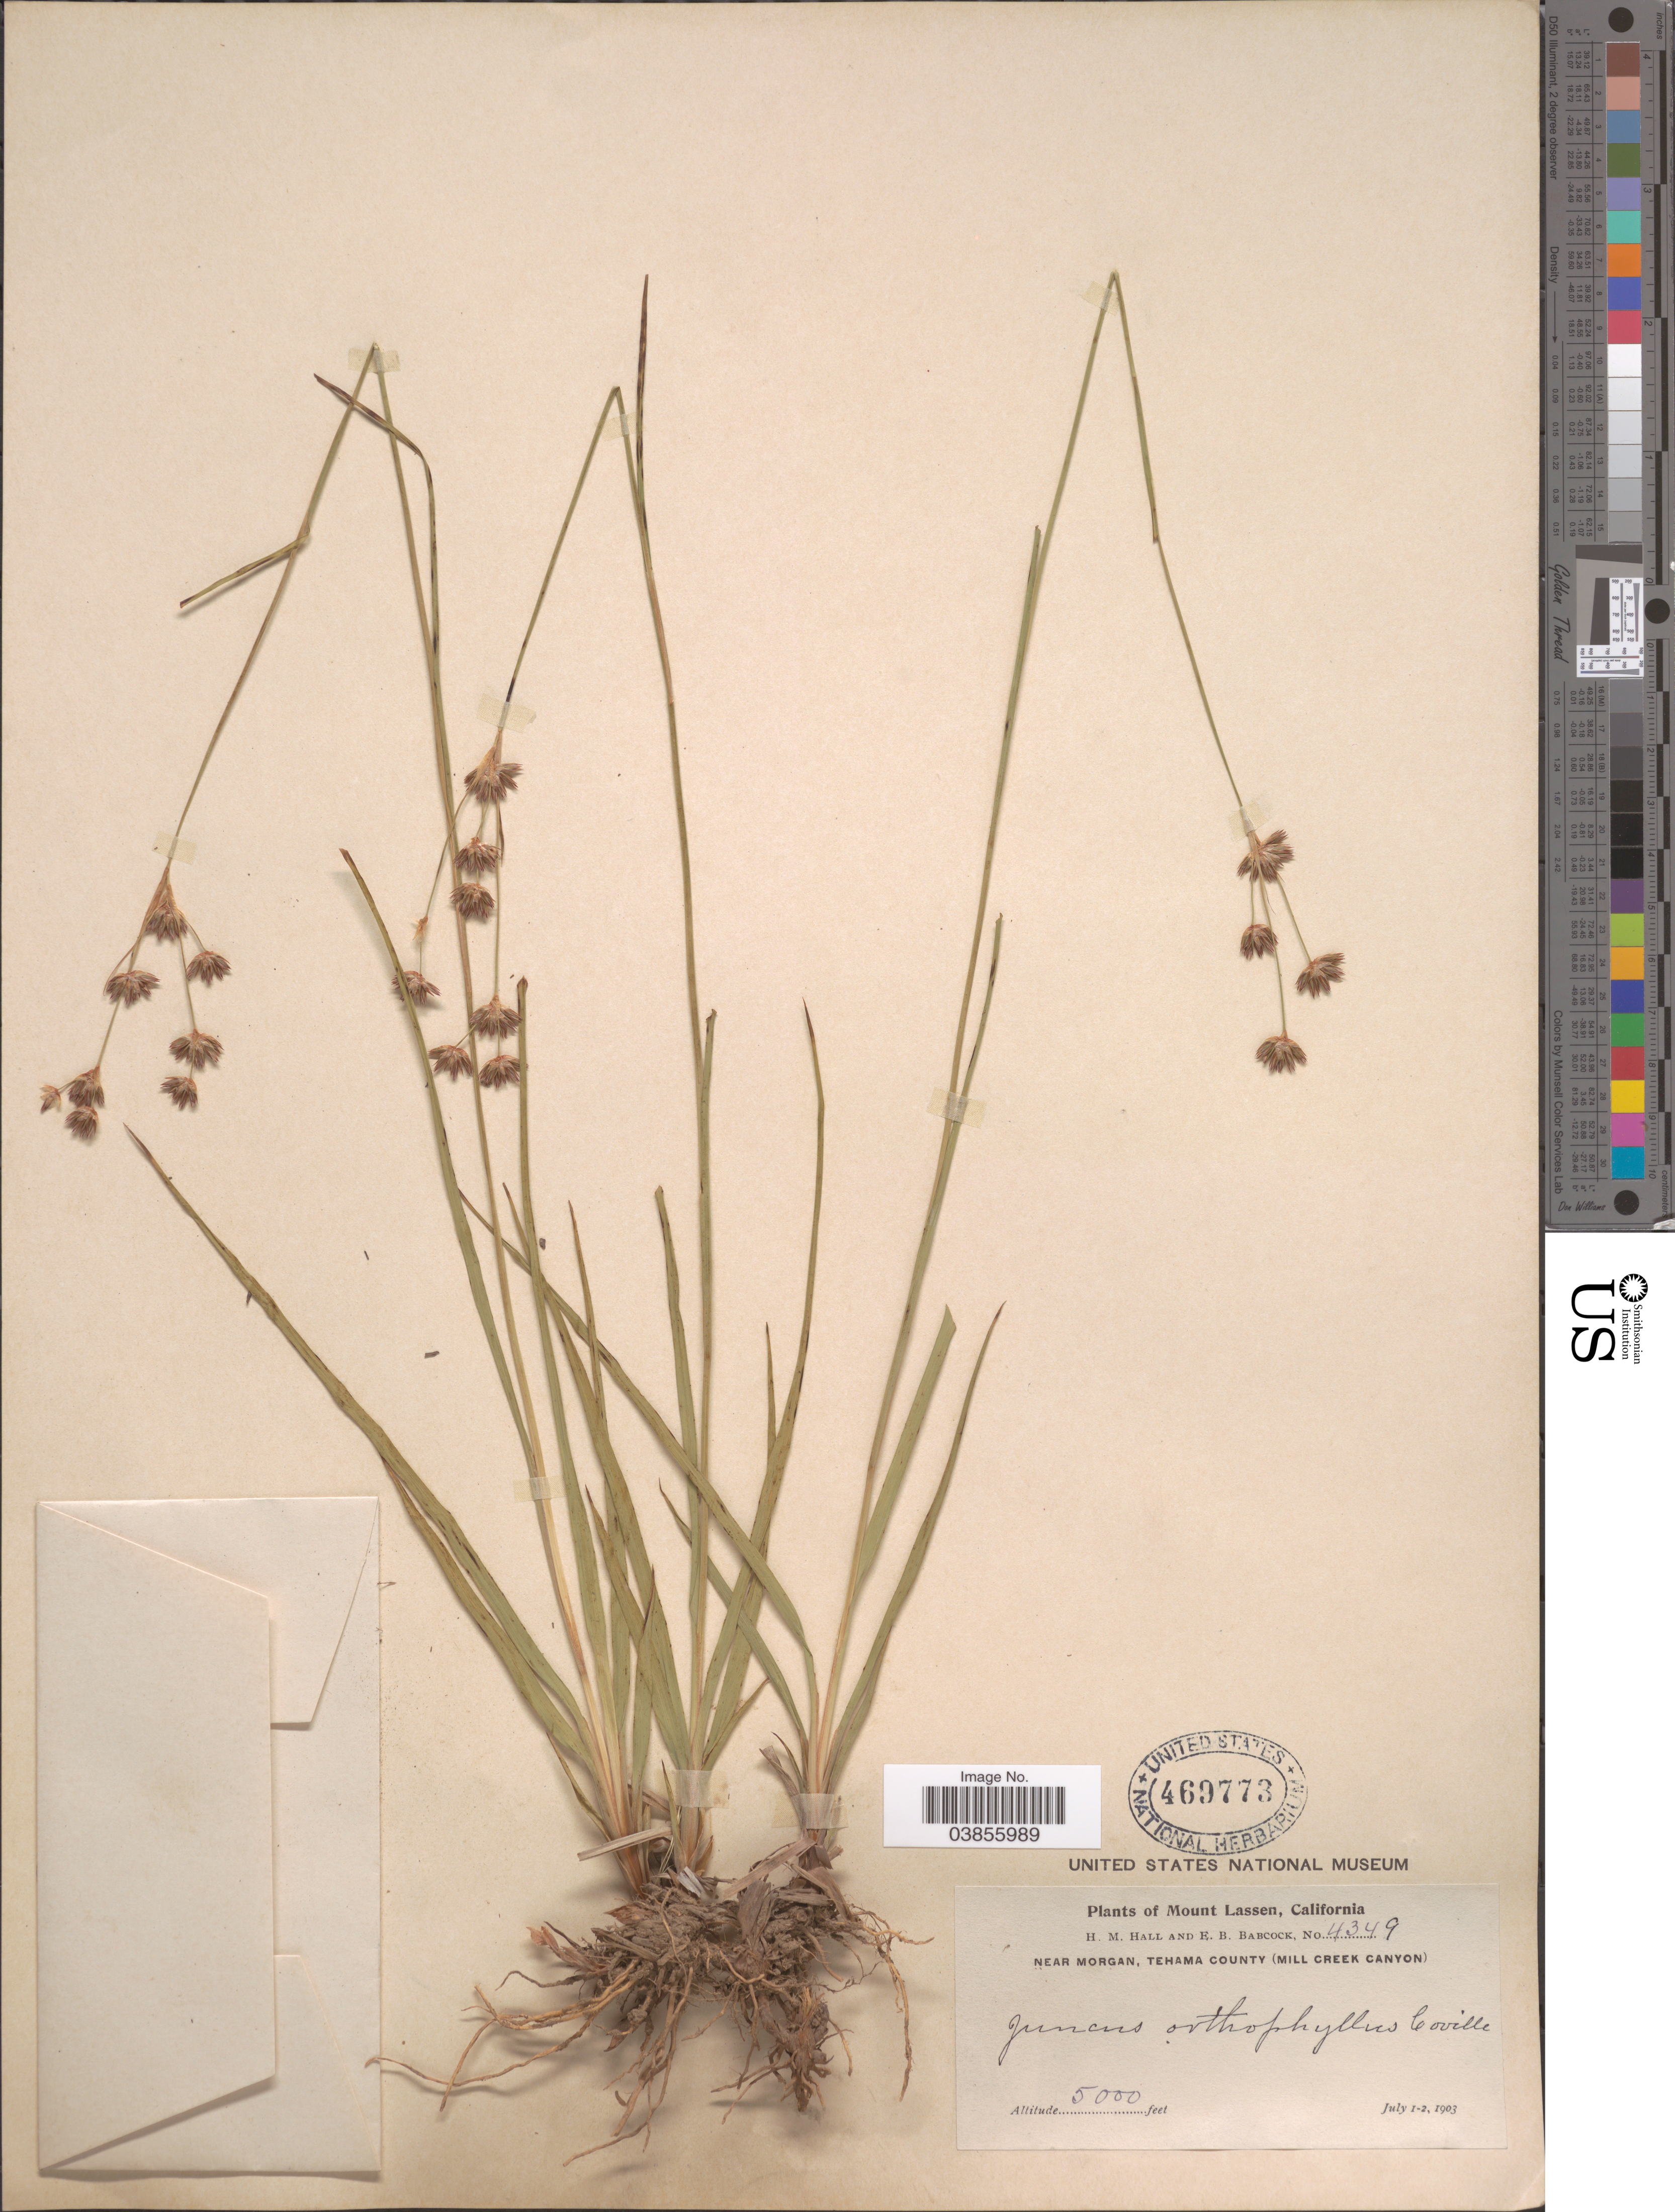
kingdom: Plantae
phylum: Tracheophyta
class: Liliopsida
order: Poales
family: Juncaceae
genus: Juncus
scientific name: Juncus orthophyllus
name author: Coville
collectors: H. M. Hall & E. B. Babcock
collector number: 4349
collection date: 1903-07-01/1903-07-02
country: United States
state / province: California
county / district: Tehama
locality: Mount Lassen. Near Morgan, Tehama County (Mill Creek Canyon).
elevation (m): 1524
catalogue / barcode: US 469773